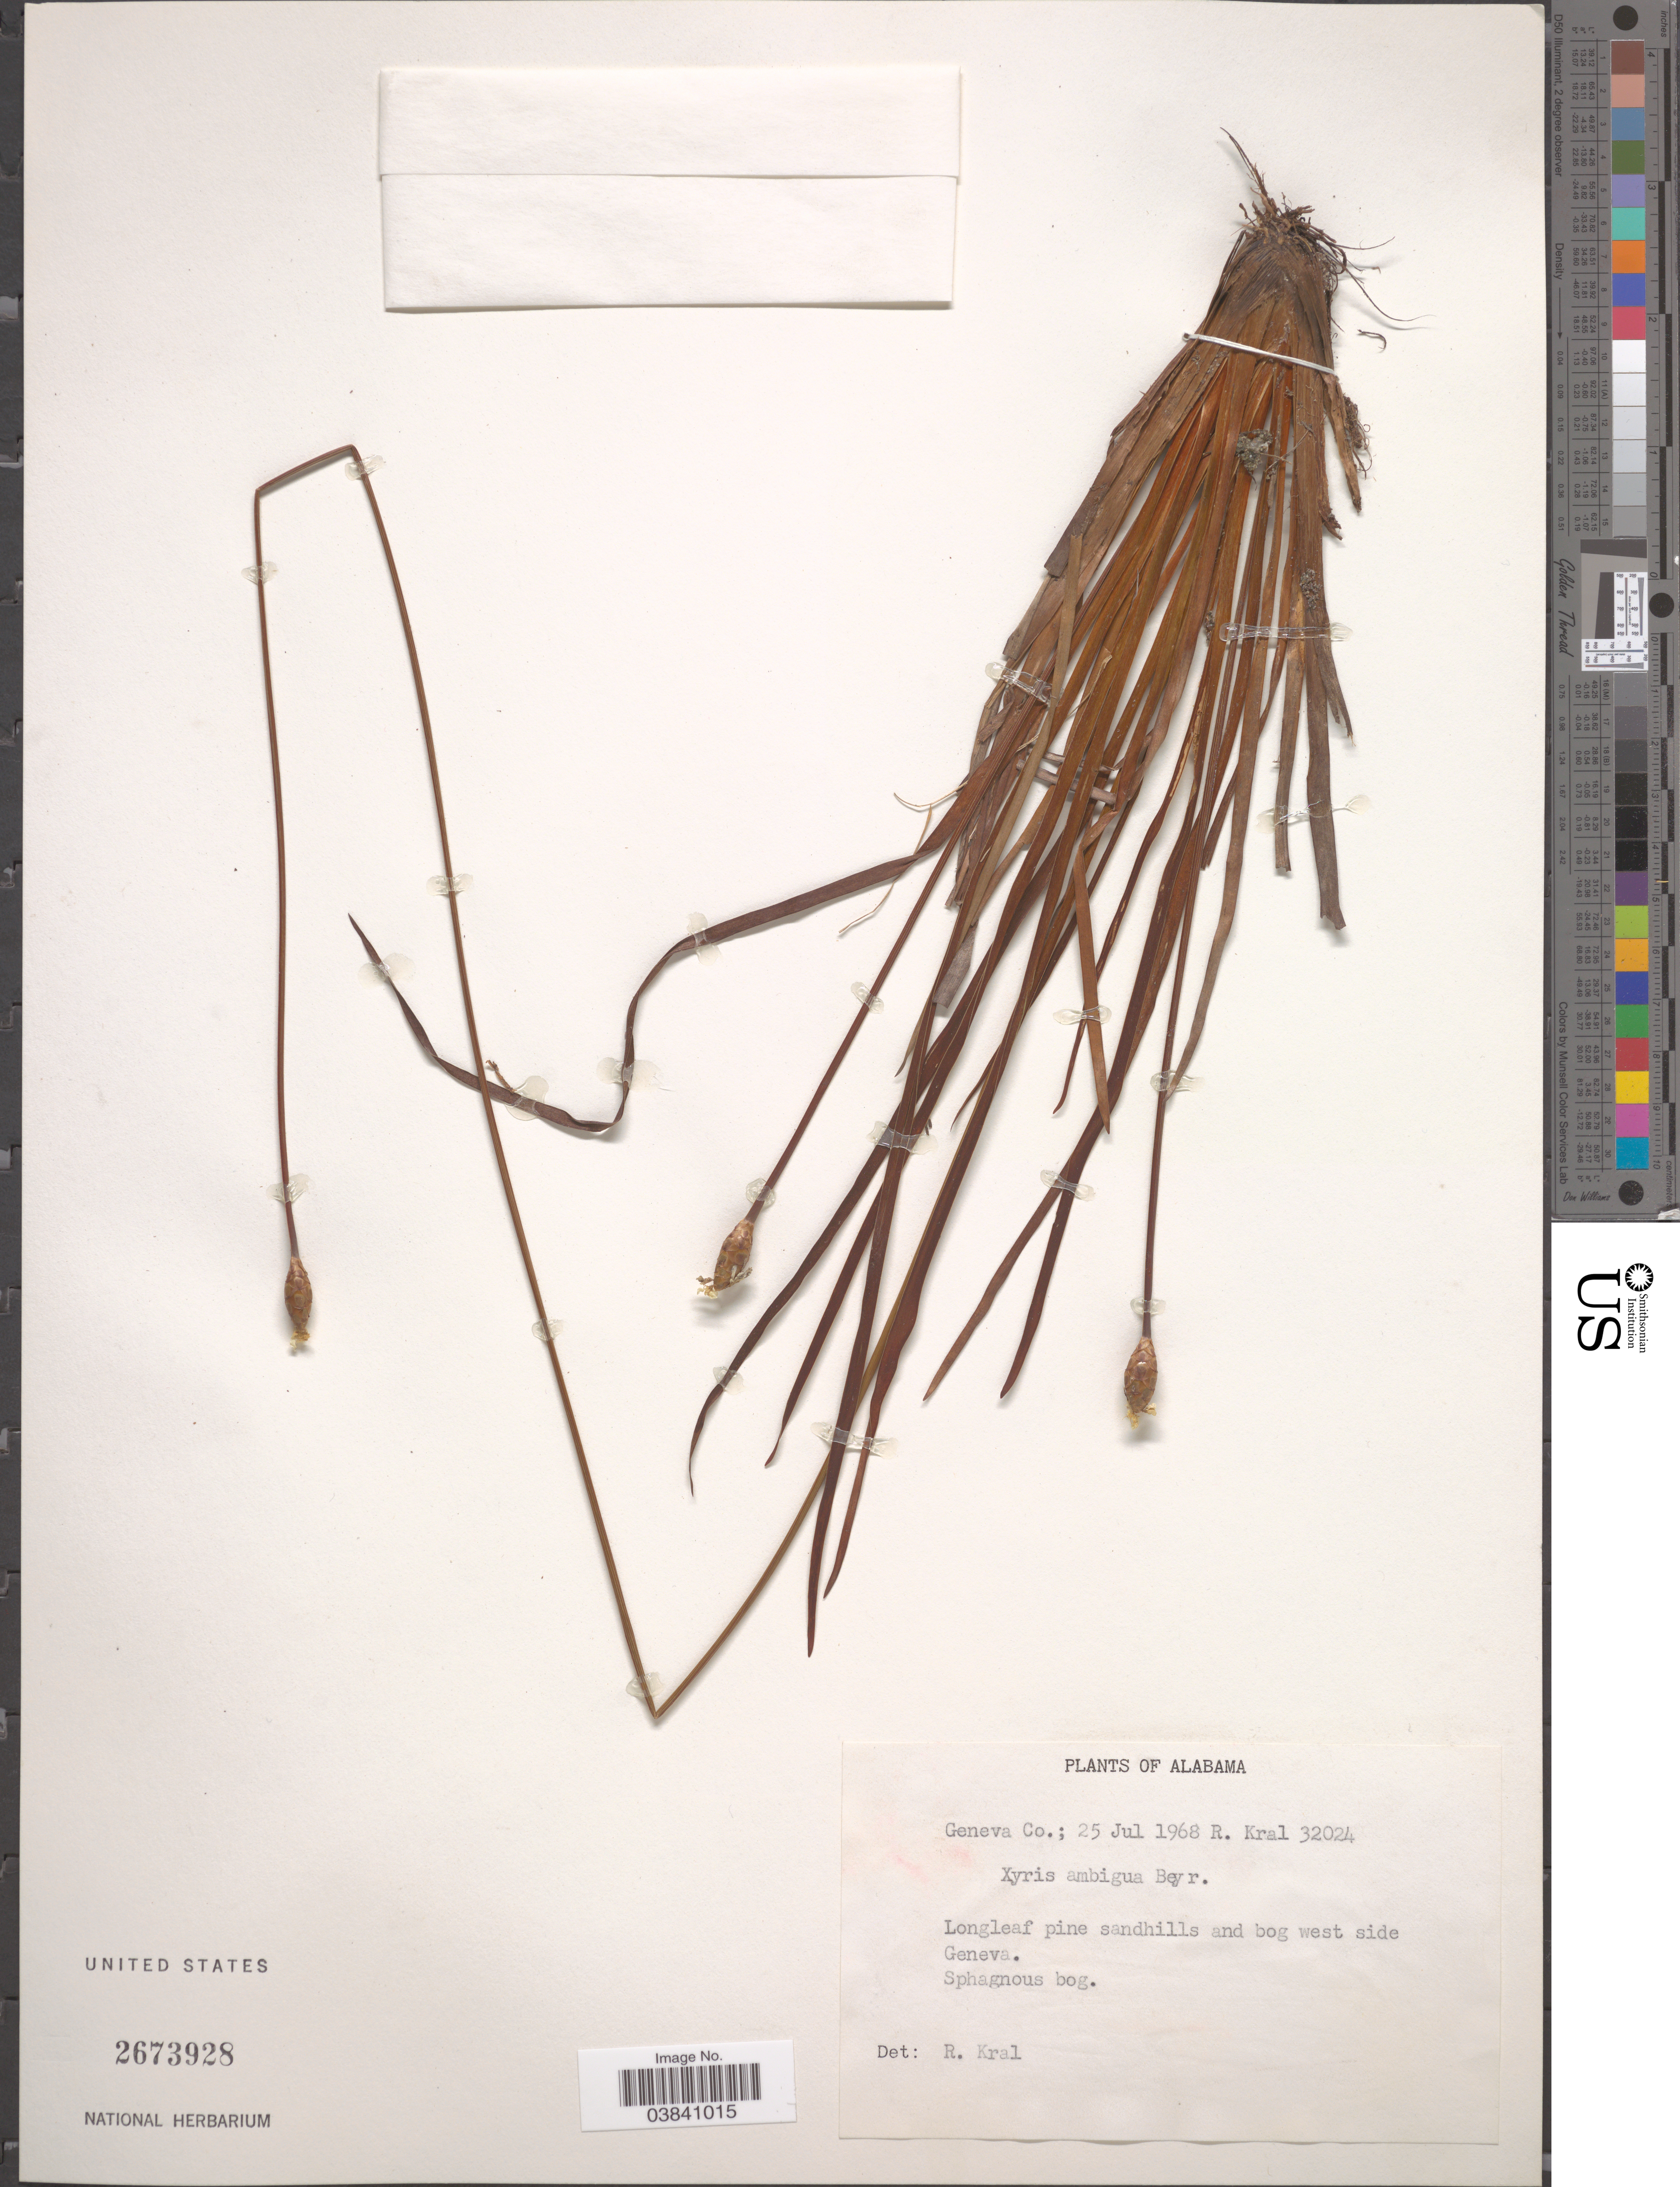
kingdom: Plantae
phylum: Tracheophyta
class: Liliopsida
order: Poales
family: Xyridaceae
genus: Xyris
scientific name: Xyris ambigua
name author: Beyr. ex Kunth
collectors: R. Kral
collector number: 32024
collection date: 1968-07-25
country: United States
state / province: Alabama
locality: Geneva Co. Bog west side Geneva.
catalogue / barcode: US 2673928-2